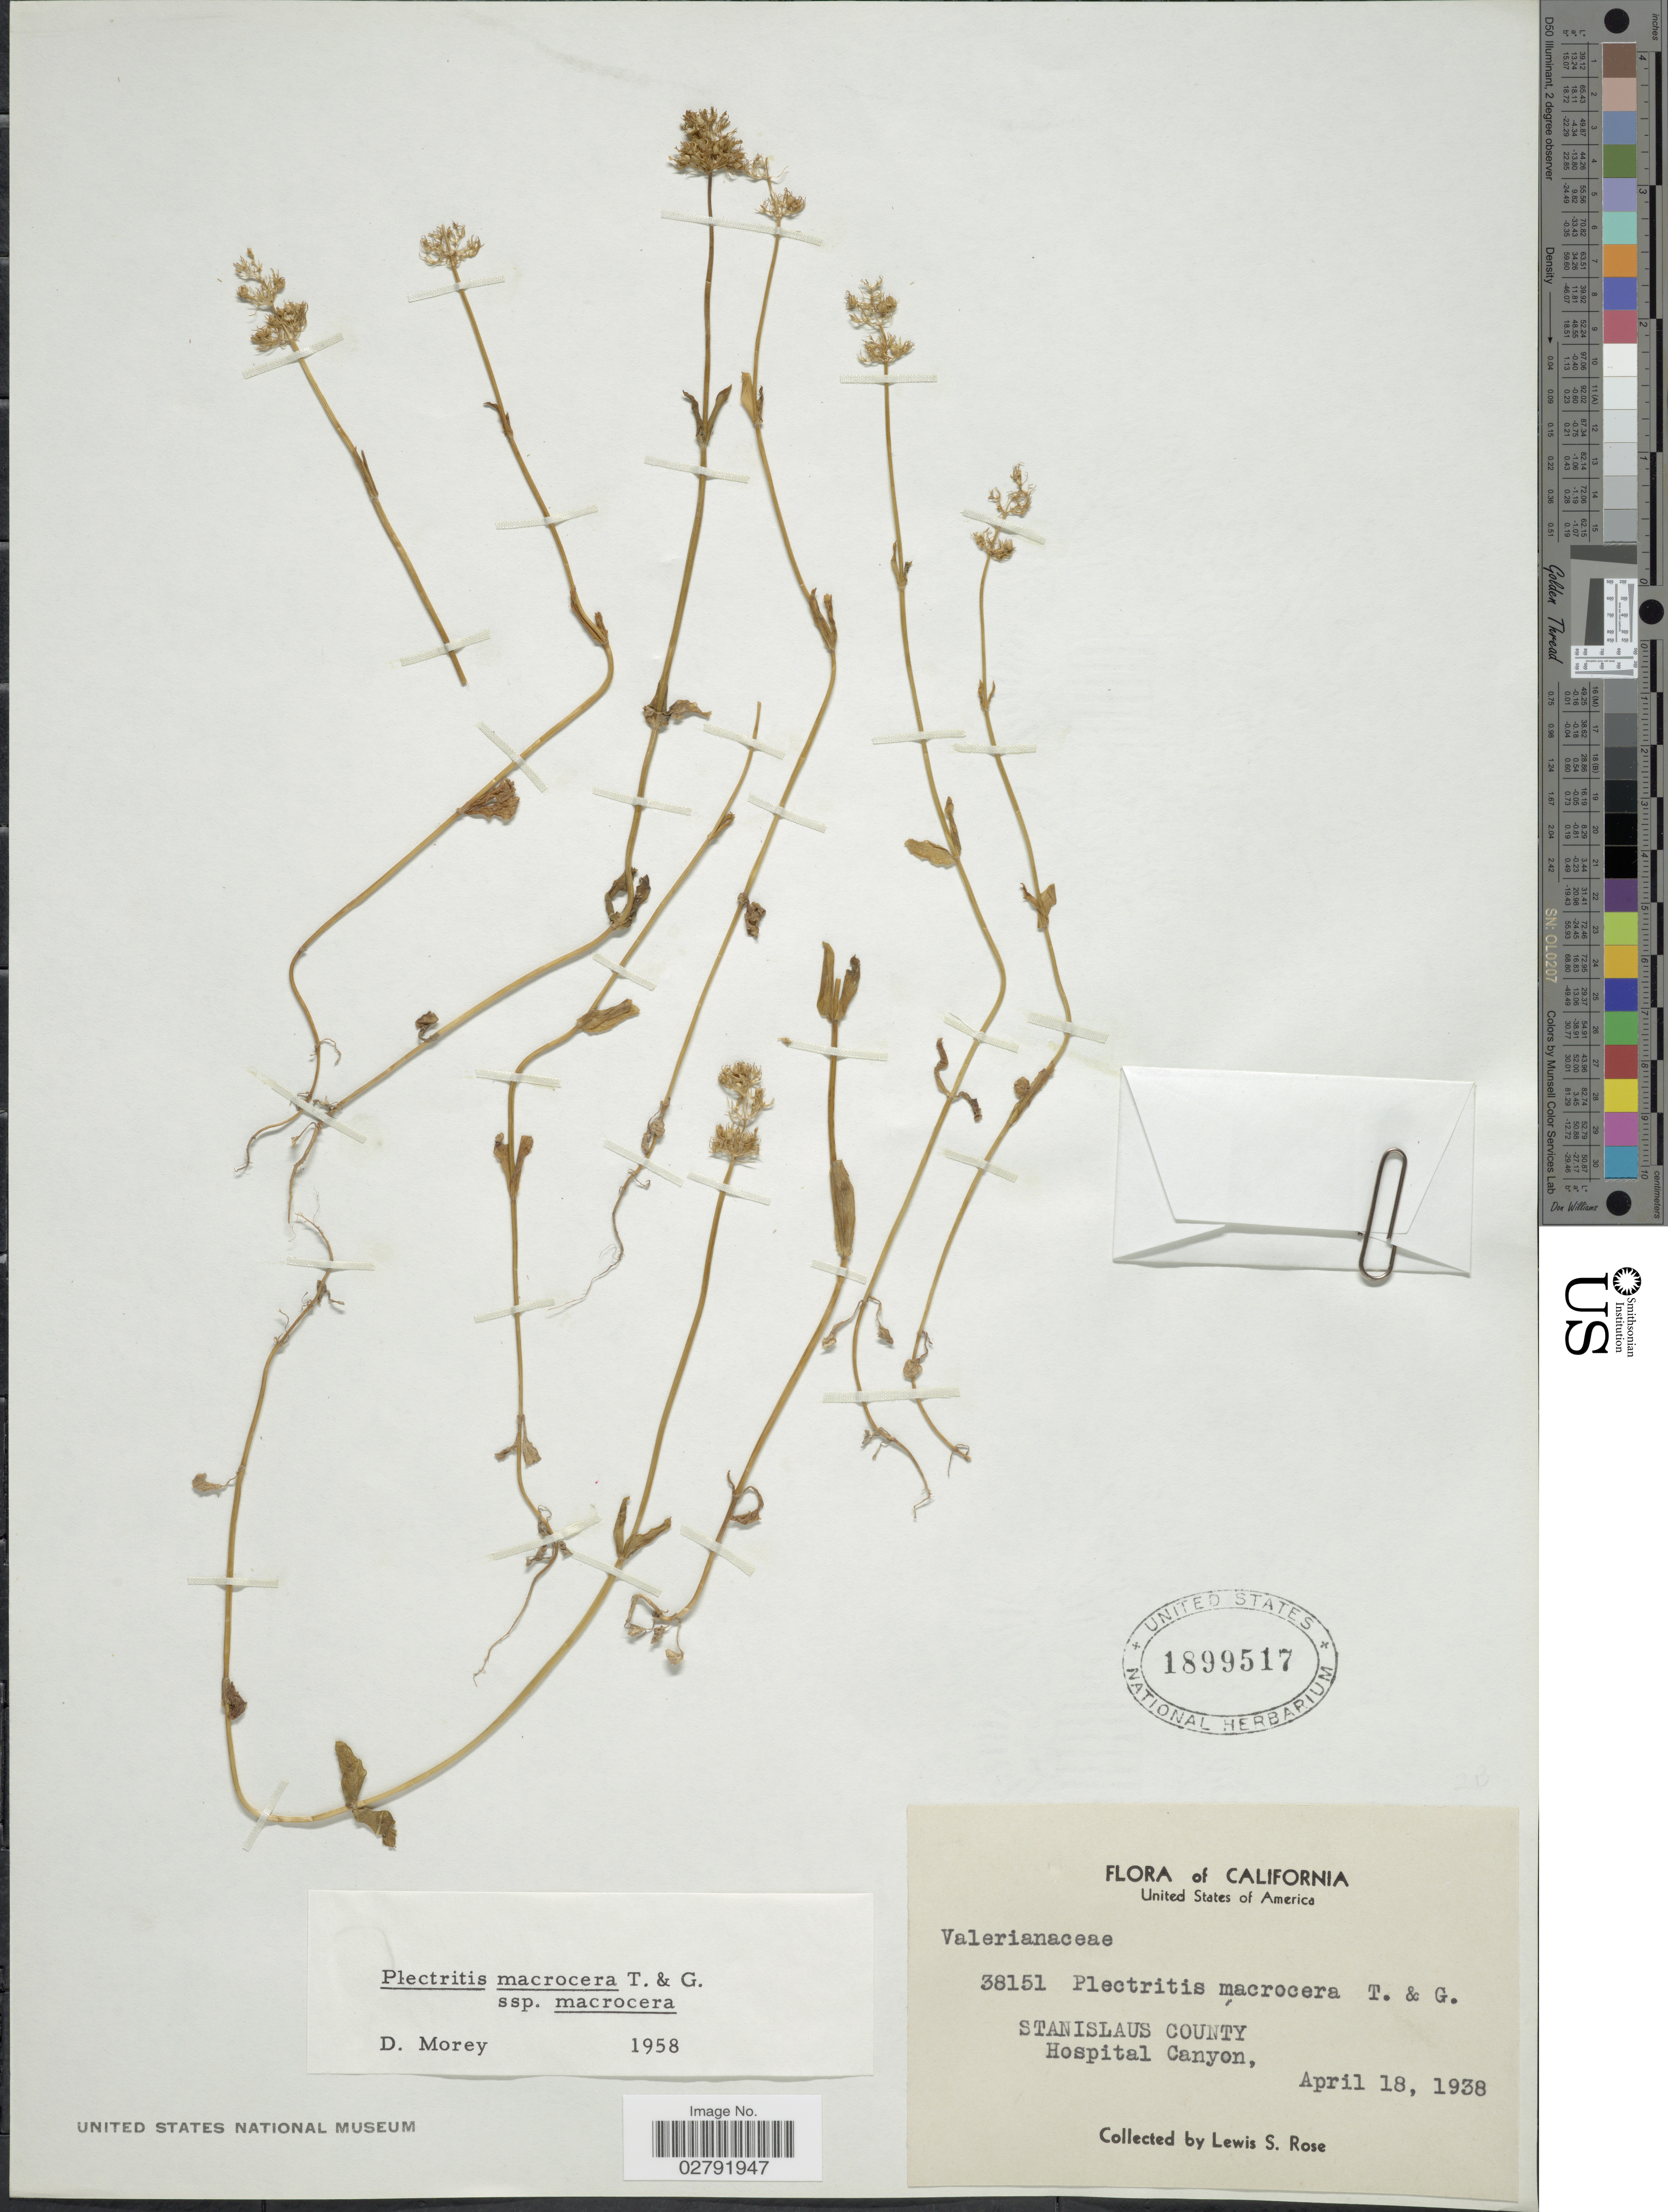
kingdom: Plantae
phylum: Tracheophyta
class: Magnoliopsida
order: Dipsacales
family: Caprifoliaceae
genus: Plectritis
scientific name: Plectritis macrocera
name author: Torr. & A. Gray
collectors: L. S. Rose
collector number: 38151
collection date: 1938-04-18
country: United States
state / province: California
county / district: Stanislaus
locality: Stanislaus County. Hospital Canyon.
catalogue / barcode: US 1899517